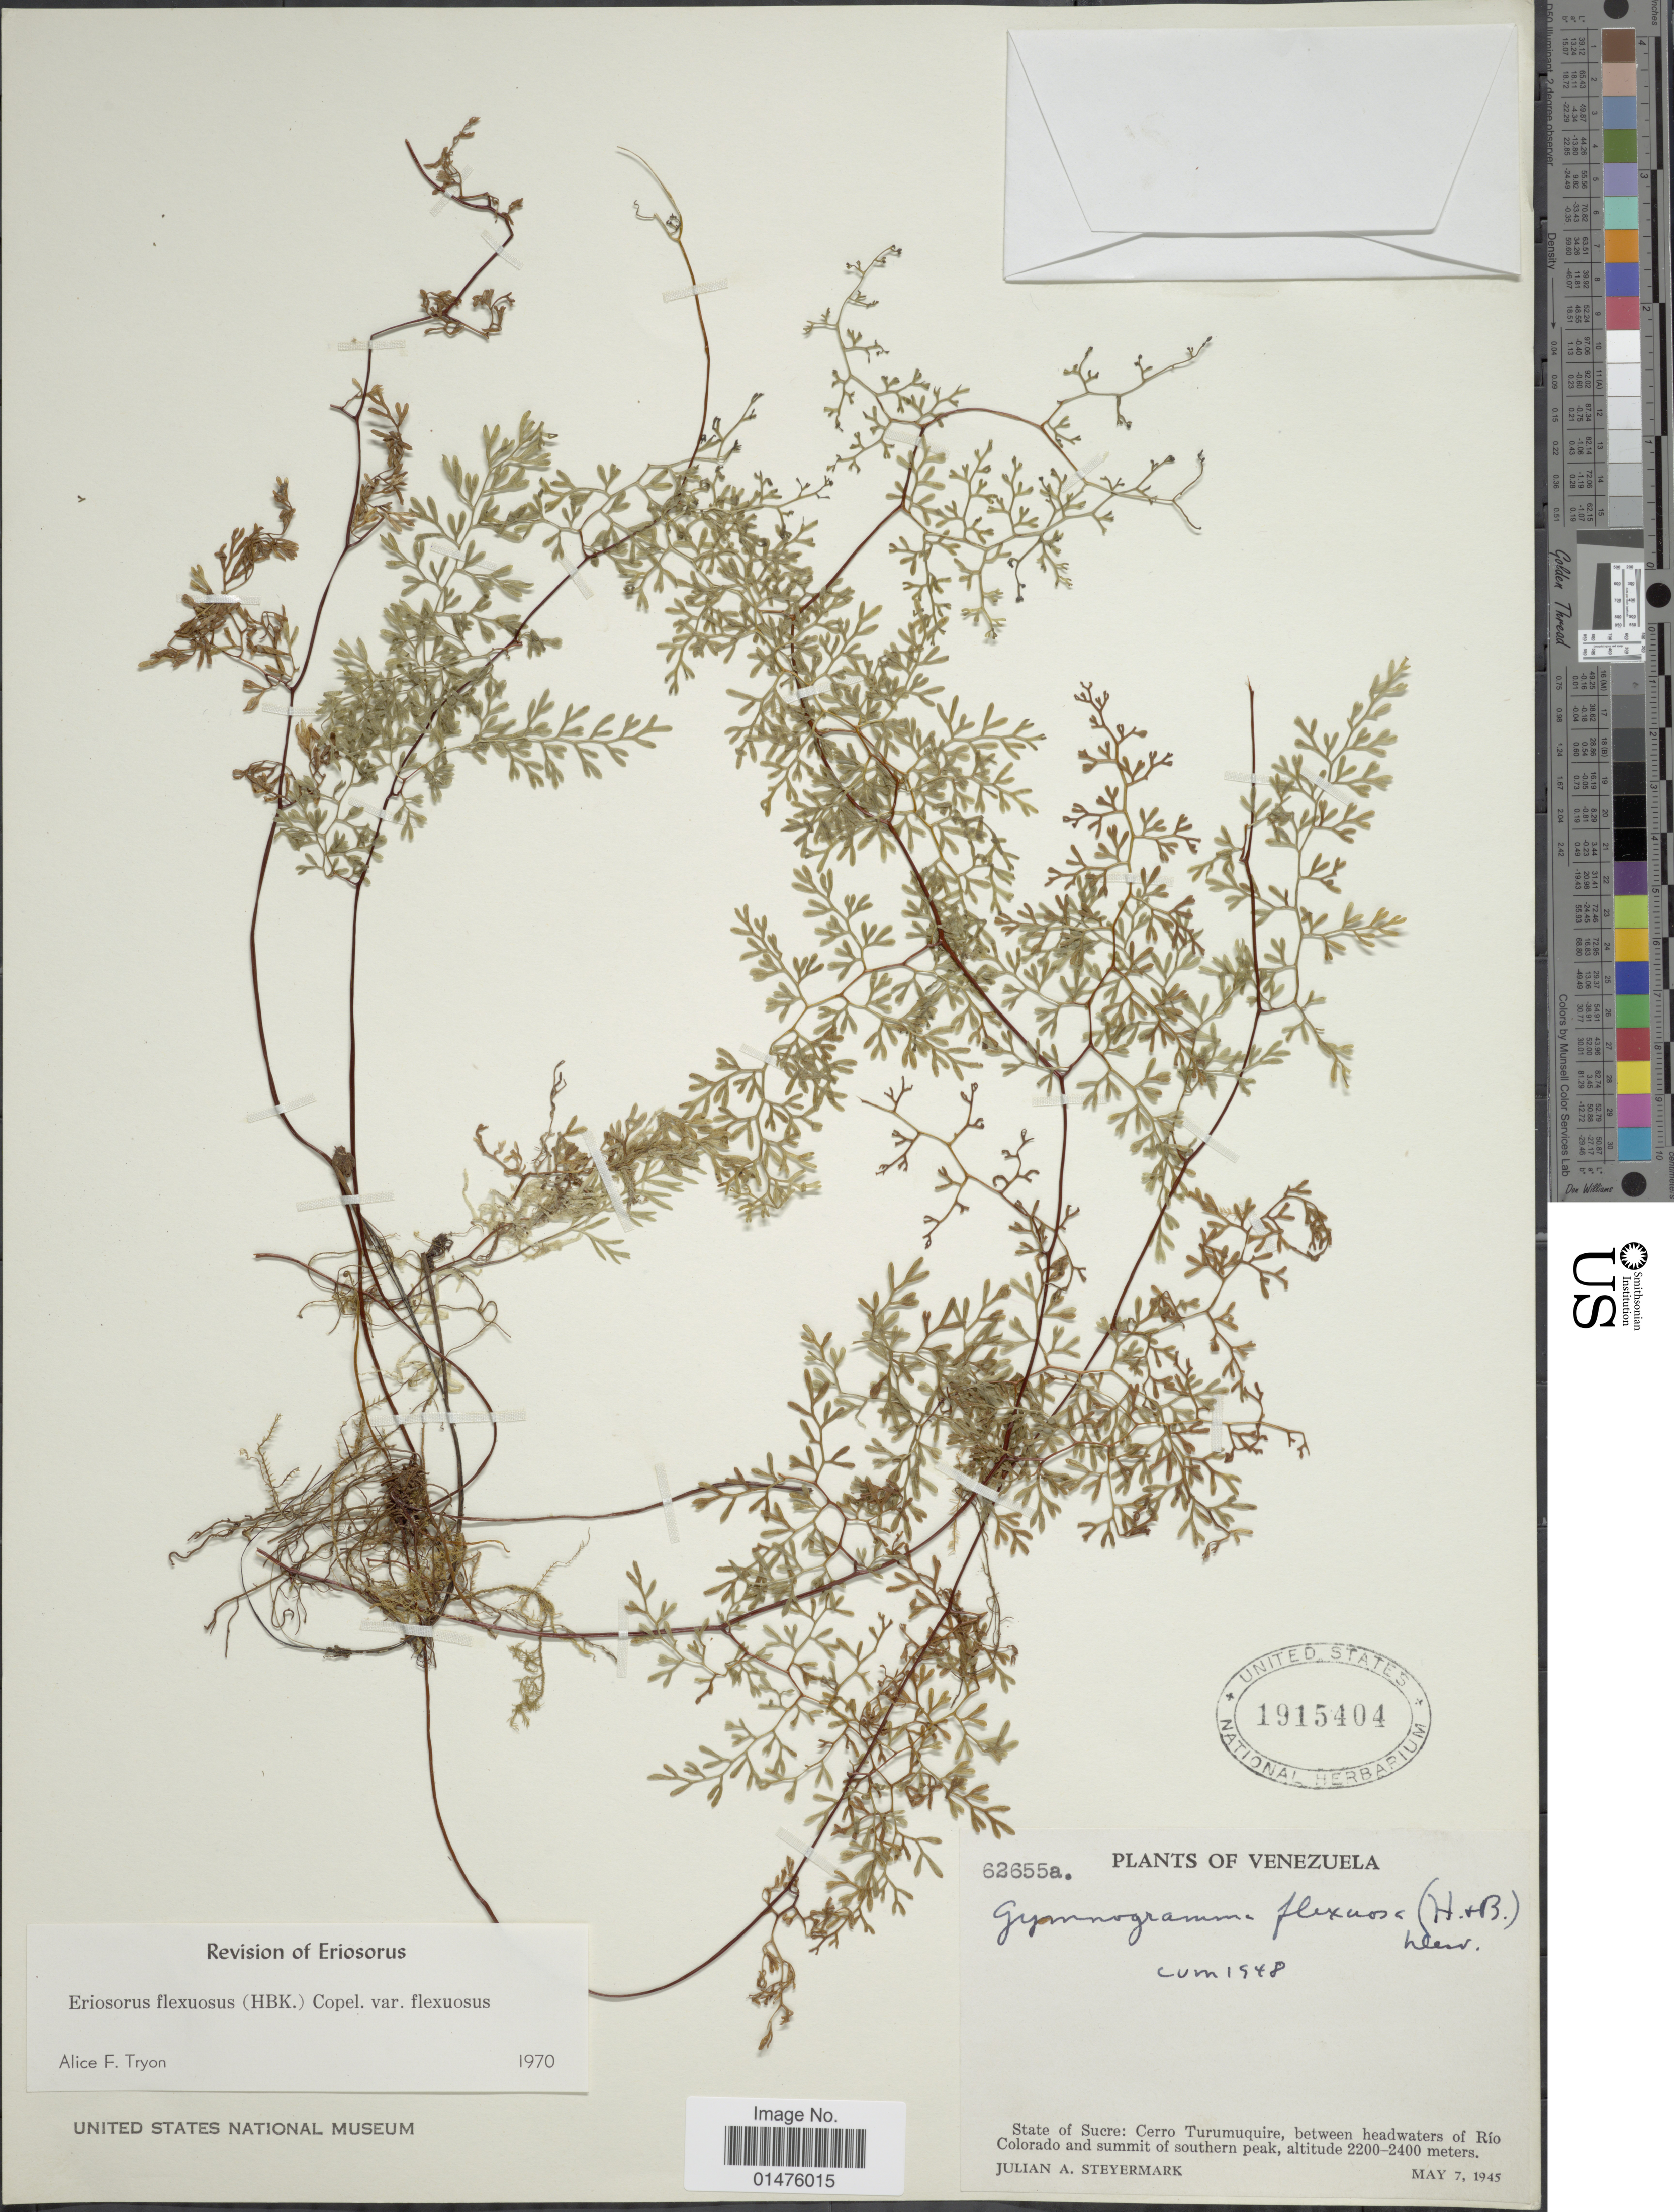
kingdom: Plantae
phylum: Tracheophyta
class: Polypodiopsida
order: Polypodiales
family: Pteridaceae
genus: Jamesonia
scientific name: Jamesonia flexuosa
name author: (Humb. & Bonpl.) Christenh.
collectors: J. Steyermark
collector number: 62655a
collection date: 1945-05-07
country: Venezuela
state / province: Sucre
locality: Cerro Turumuquire, between headwaters of Río Colorado and summit of southern peak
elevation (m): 2200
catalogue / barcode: US 1915404